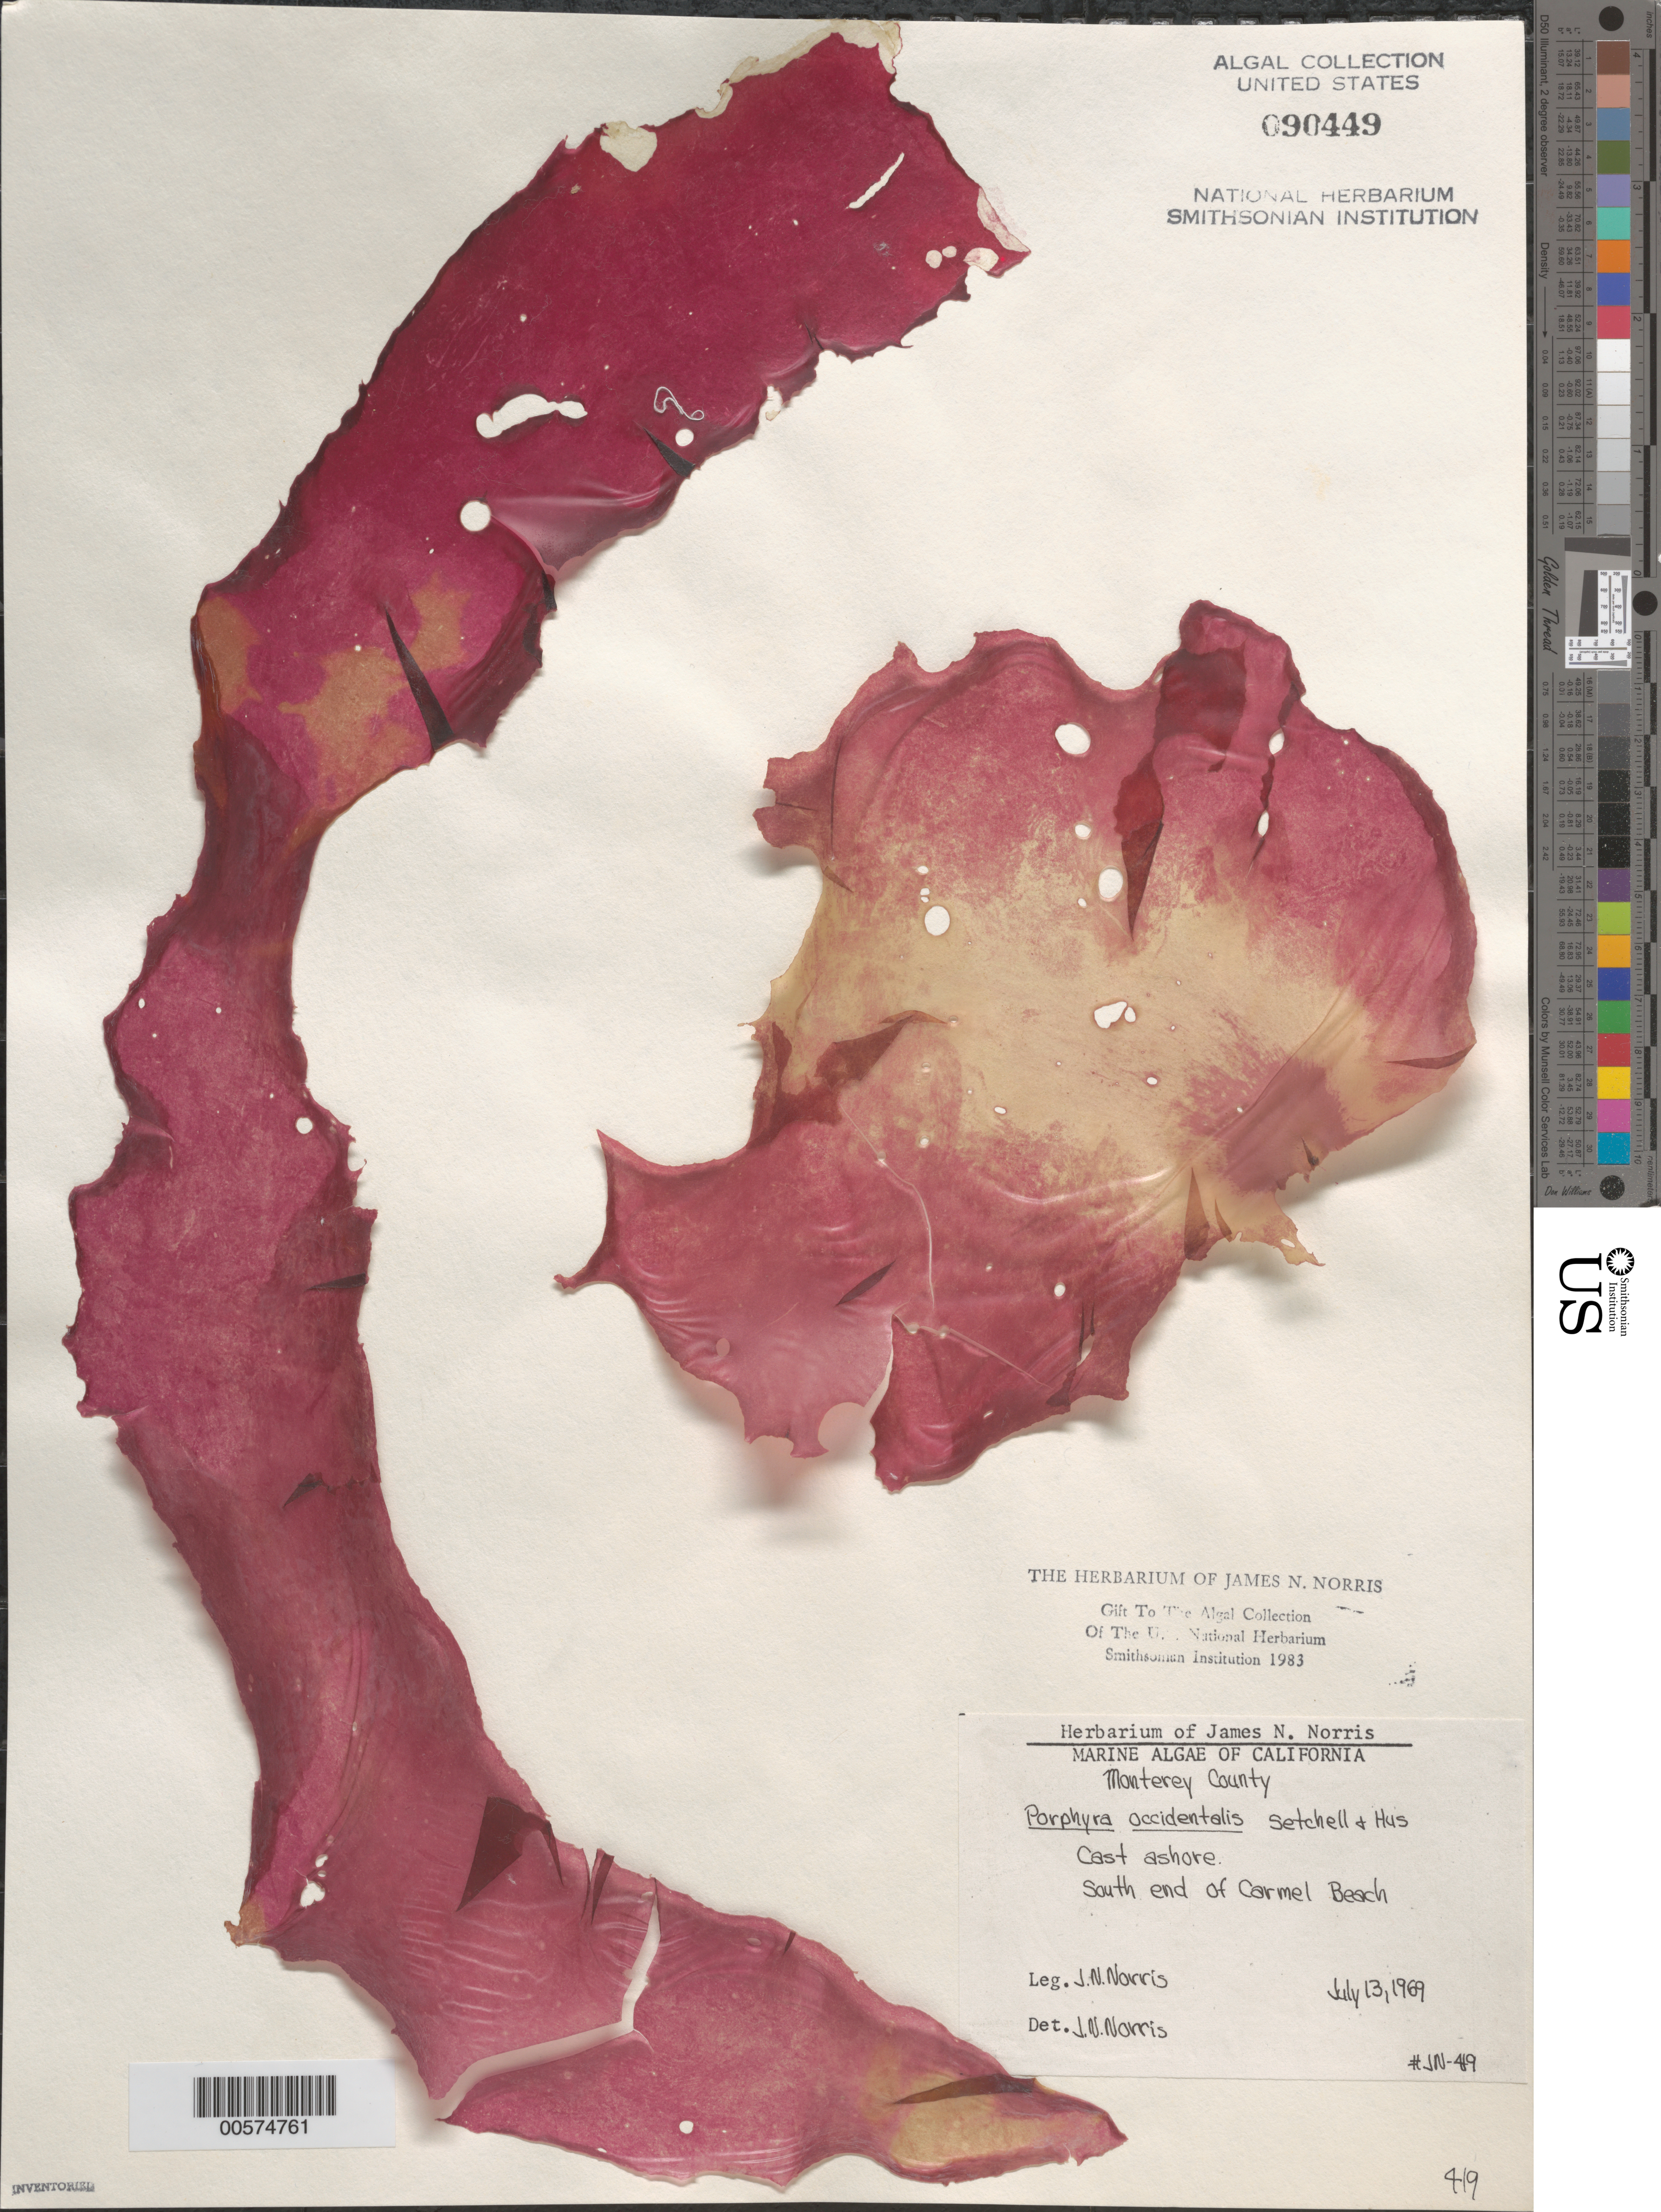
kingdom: Plantae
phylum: Rhodophyta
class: Bangiophyceae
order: Bangiales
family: Bangiaceae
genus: Porphyra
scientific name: Porphyra occidentalis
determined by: Norris, James N.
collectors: J. N. Norris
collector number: JN-419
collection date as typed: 13 Jul 1969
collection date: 1969-07-13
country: United States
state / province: California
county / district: Monterey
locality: Carmel Beach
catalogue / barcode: US 90449